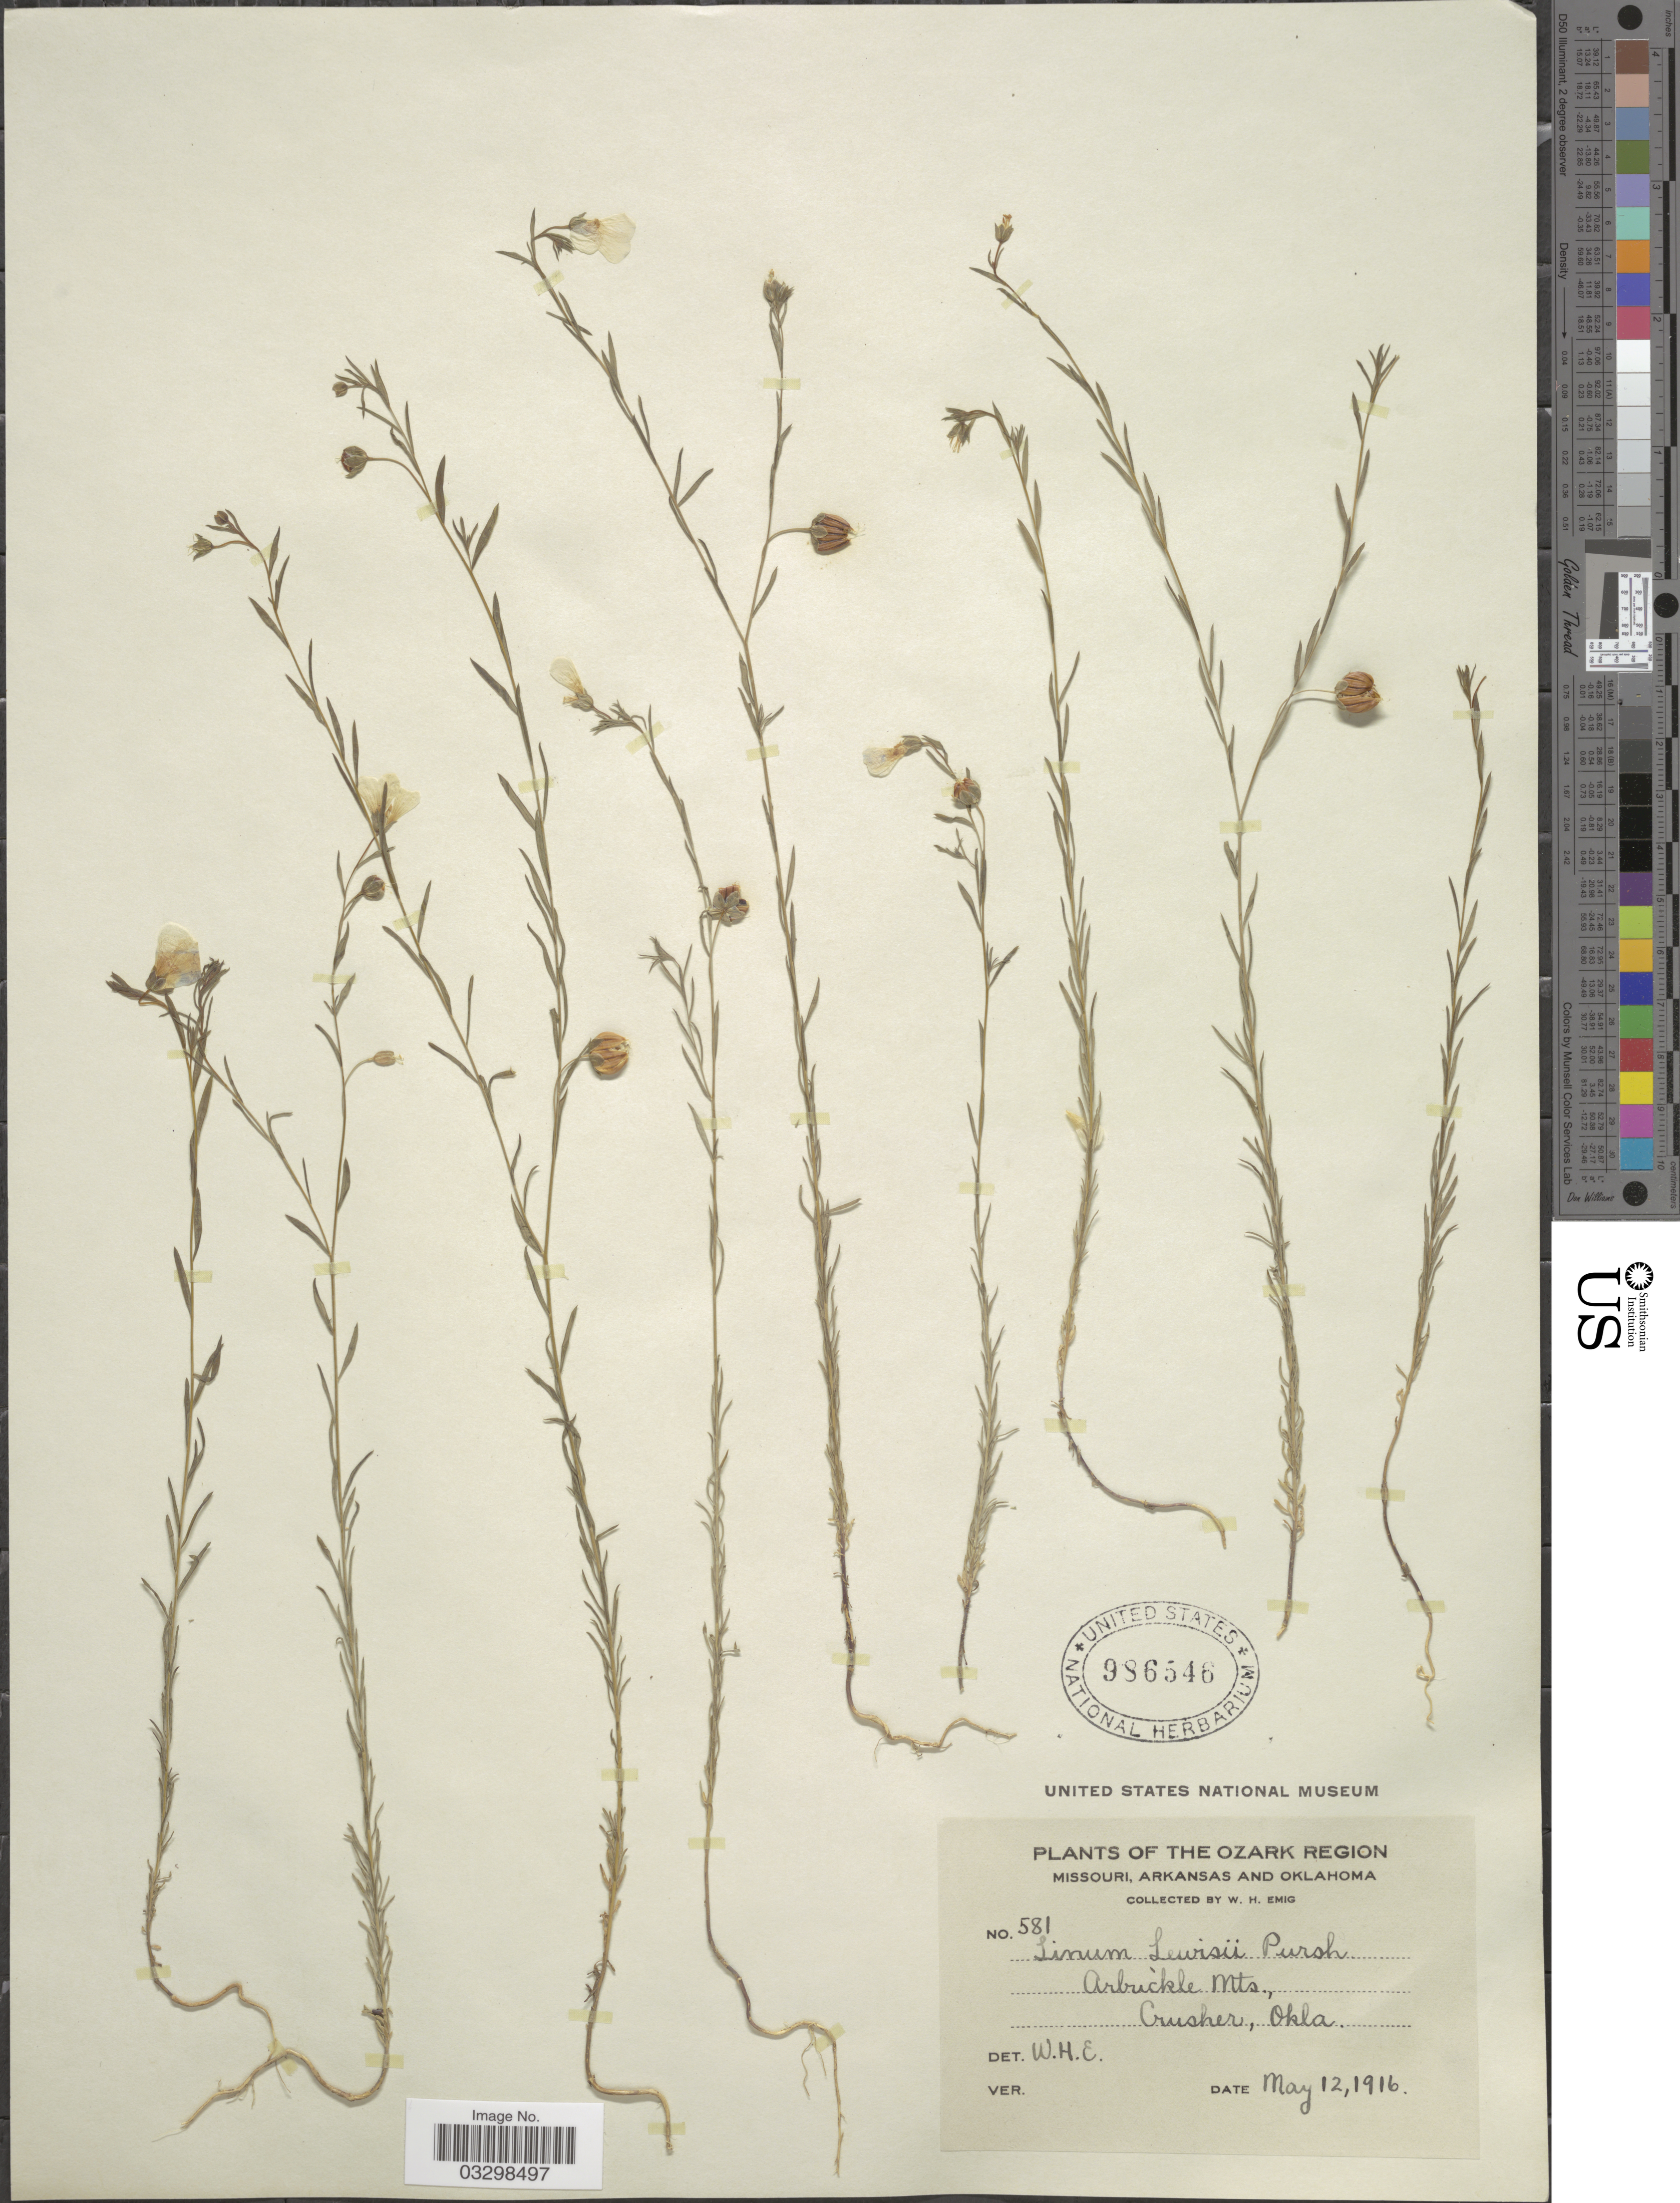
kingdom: Plantae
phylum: Tracheophyta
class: Magnoliopsida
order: Malpighiales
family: Linaceae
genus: Linum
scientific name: Linum lewisii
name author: Pursh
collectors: W. H. Emig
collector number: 581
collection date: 1916-05-12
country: United States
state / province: Oklahoma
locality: The Ozark Region. Arbuckle Mts., Crusher.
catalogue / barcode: US 986546